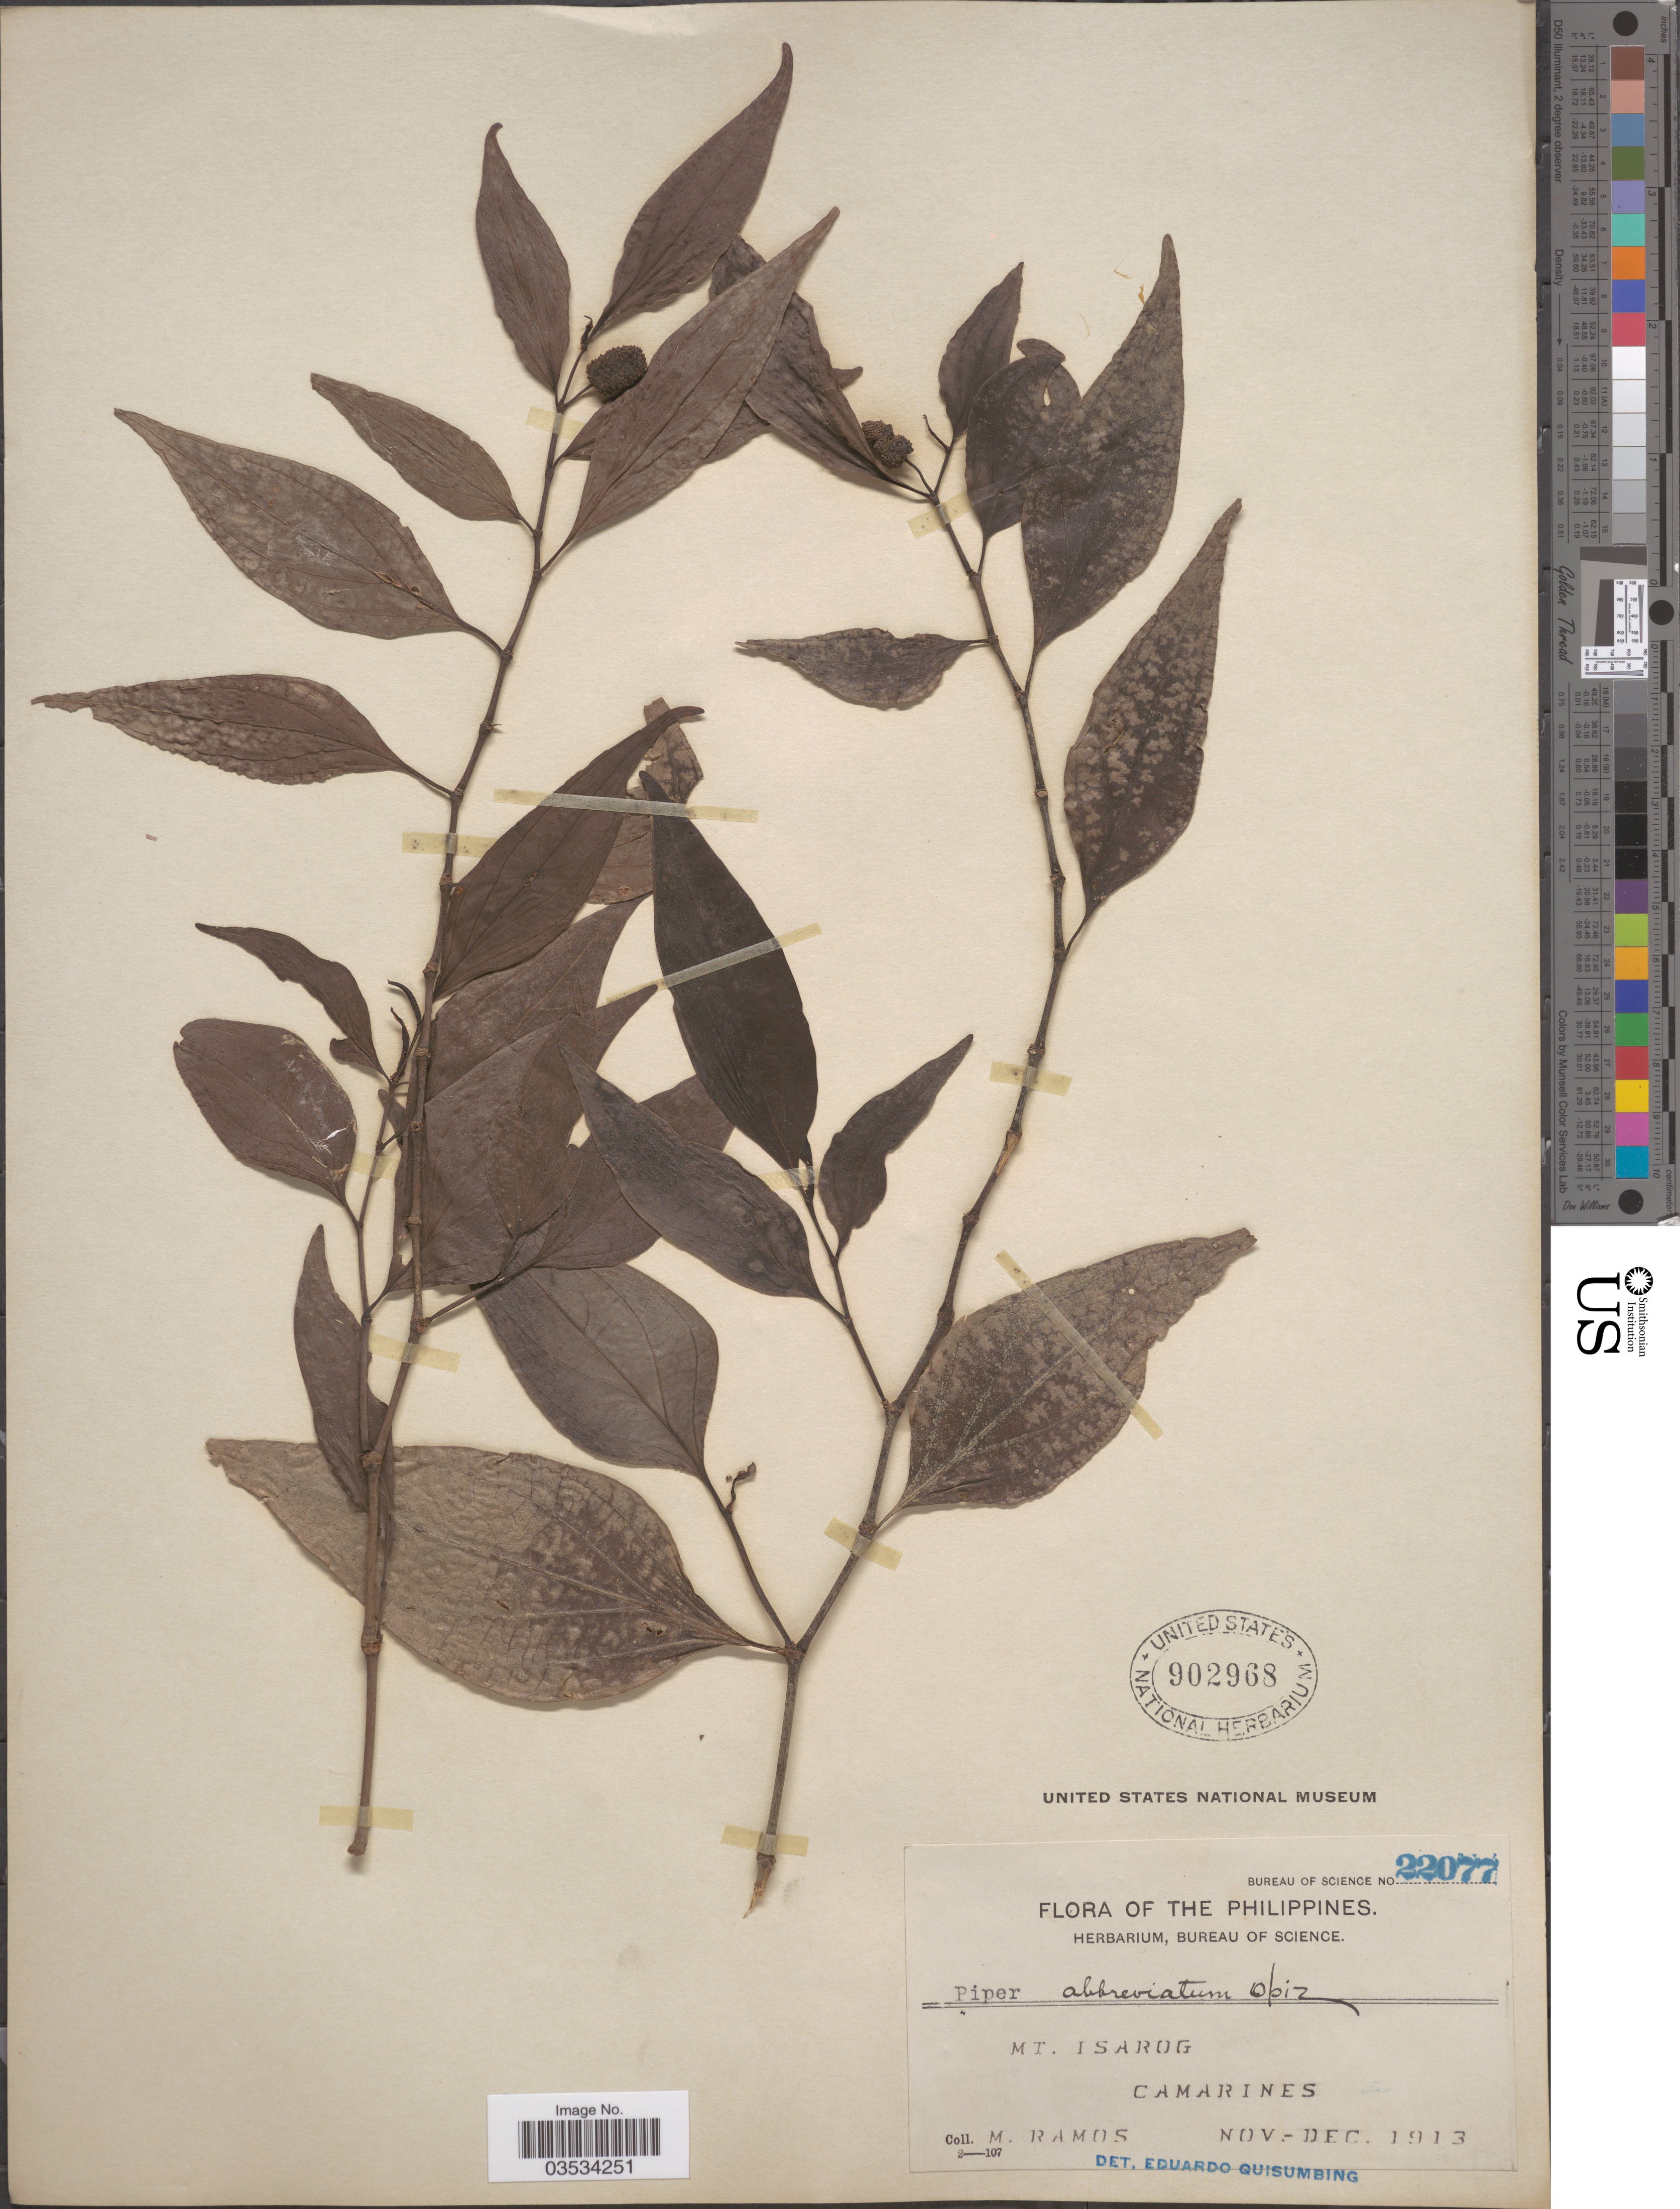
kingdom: Plantae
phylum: Tracheophyta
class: Magnoliopsida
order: Piperales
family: Piperaceae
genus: Piper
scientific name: Piper abbreviatum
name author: Opiz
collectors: M. Ramos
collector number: Bureau of Science 22077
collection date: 1913-11/1913-12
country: Philippines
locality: Mt. Isarog. Camarines.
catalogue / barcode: US 902968